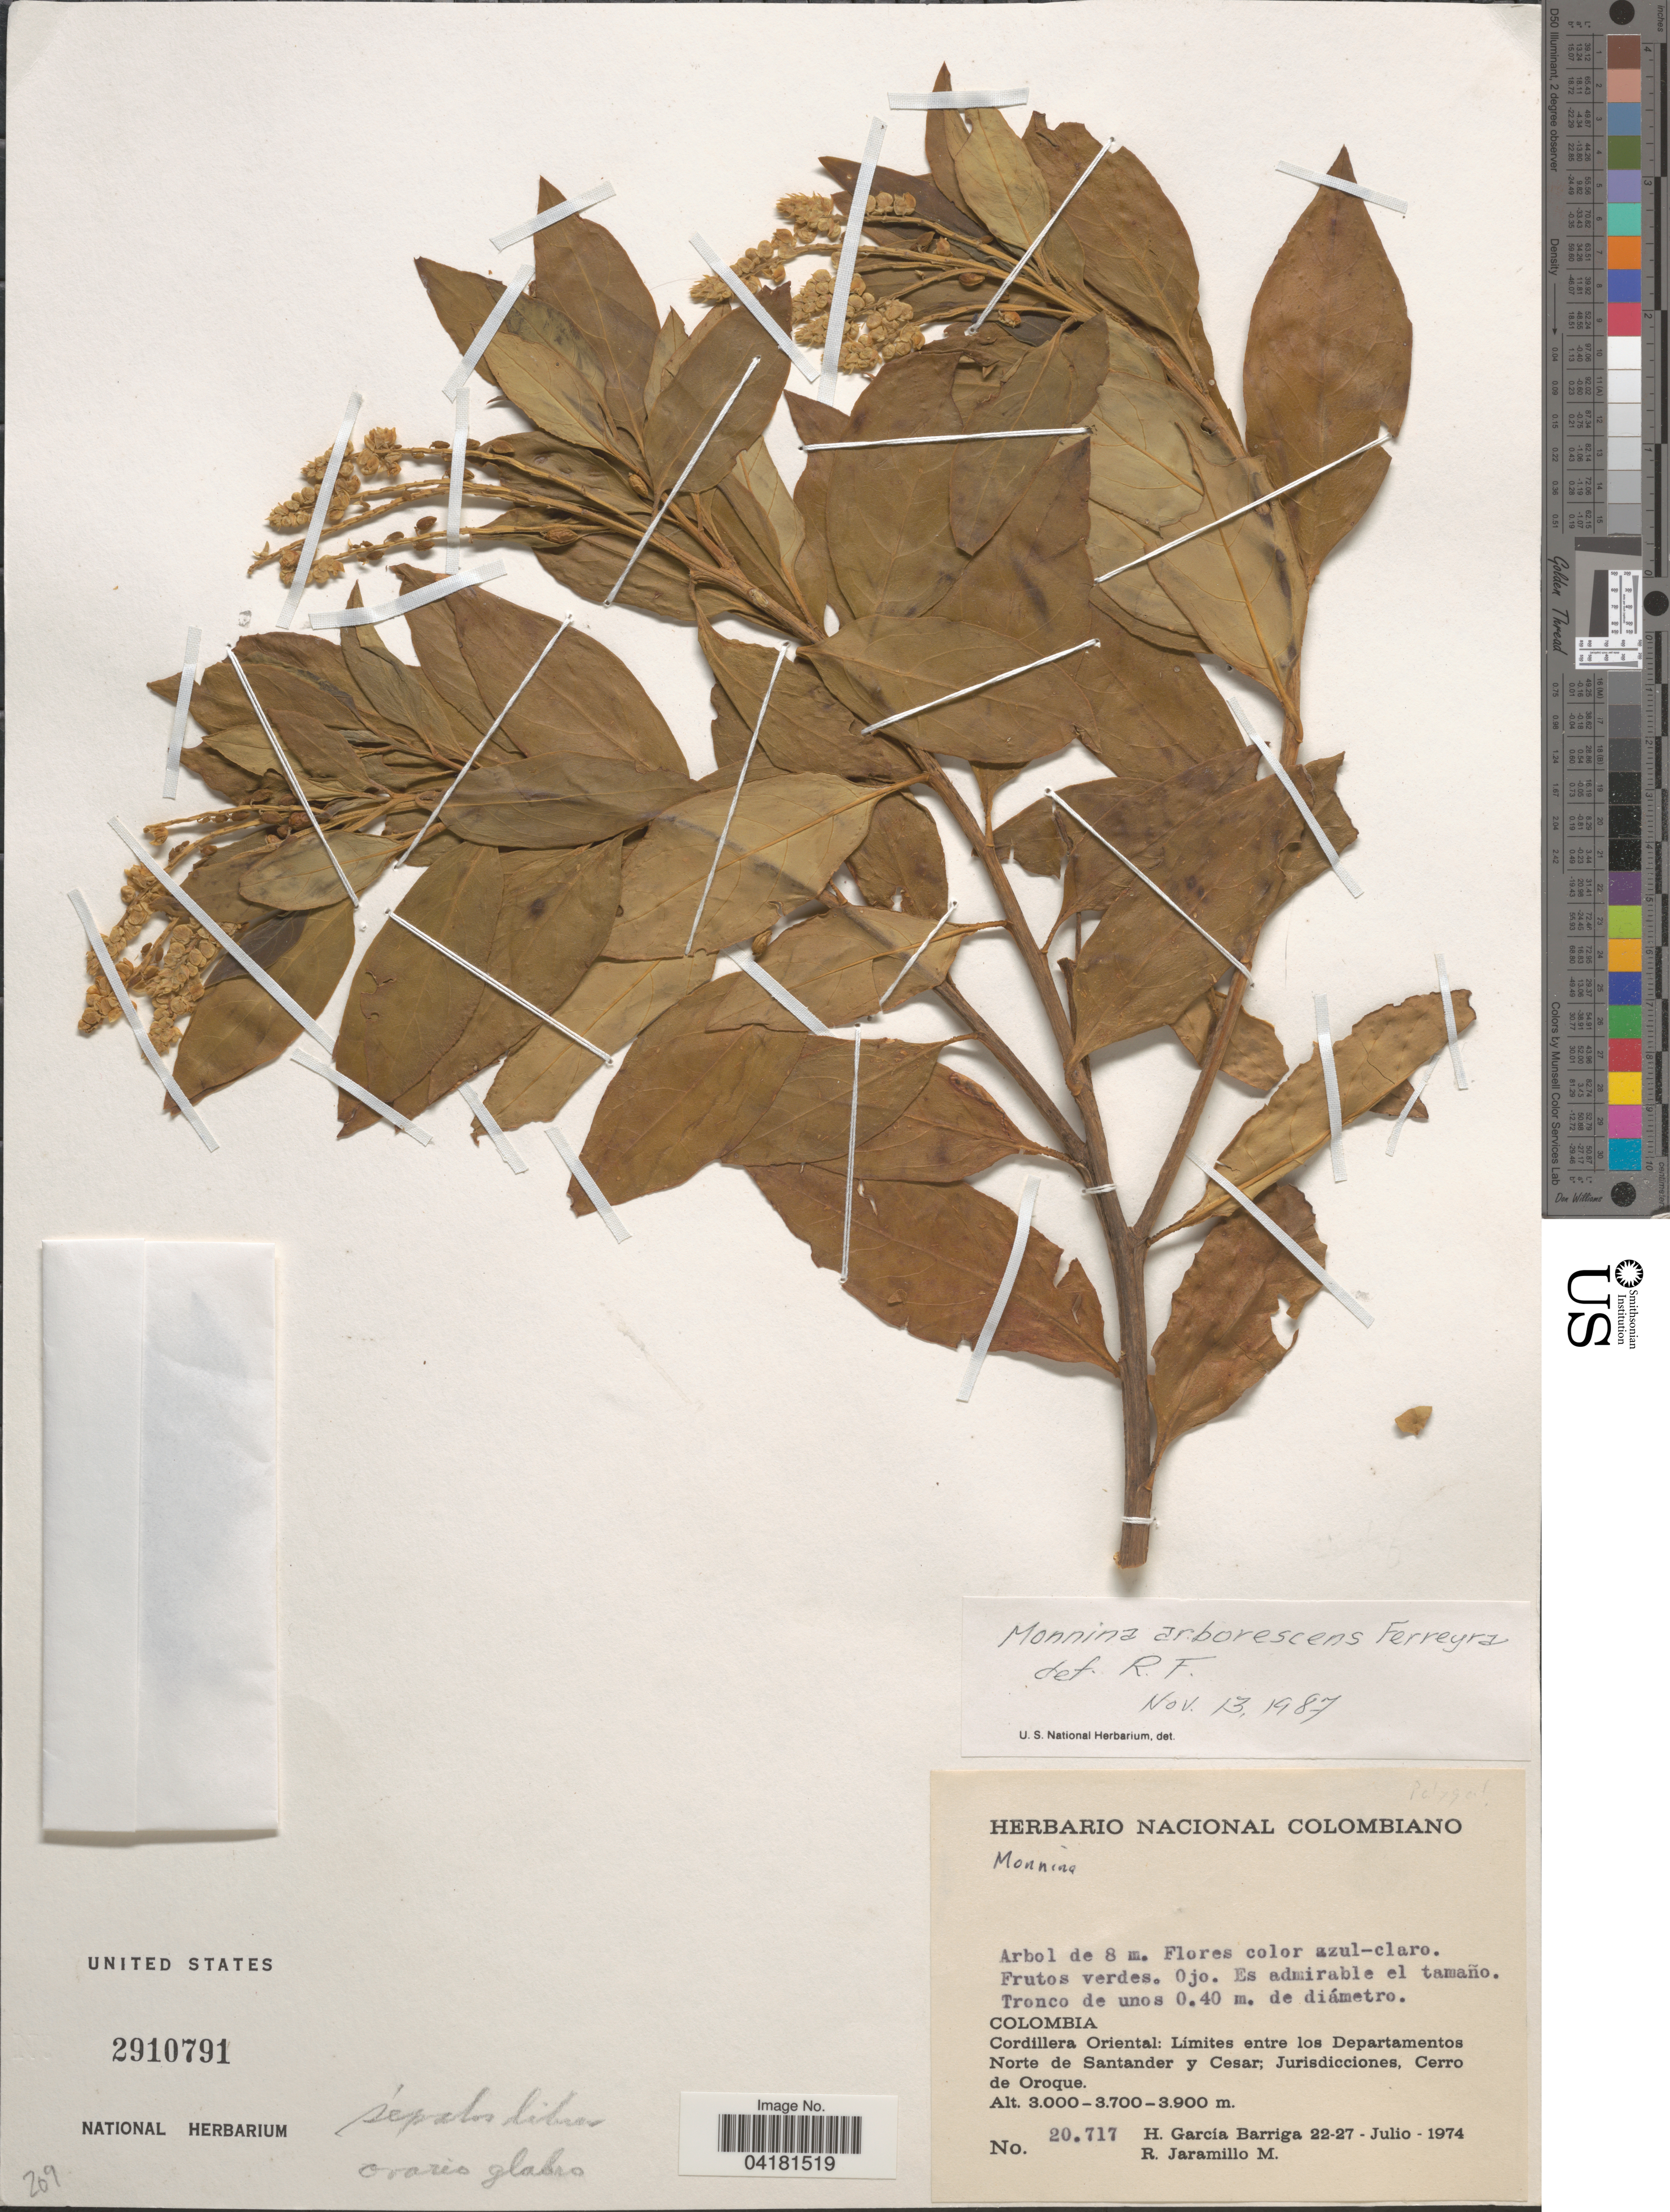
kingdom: Plantae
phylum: Tracheophyta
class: Magnoliopsida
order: Fabales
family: Polygalaceae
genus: Monnina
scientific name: Monnina arborescens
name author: Ferreyra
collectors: H. García Barriga & R. Jaramillo M.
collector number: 20717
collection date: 1974-07-22/1974-07-27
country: Colombia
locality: Cordillera Oriental: Límites entre los Departamentos Norte de Santander y Cesar; Jurisdicciones, Cerro de Oroque.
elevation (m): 3000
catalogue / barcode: US 2910791